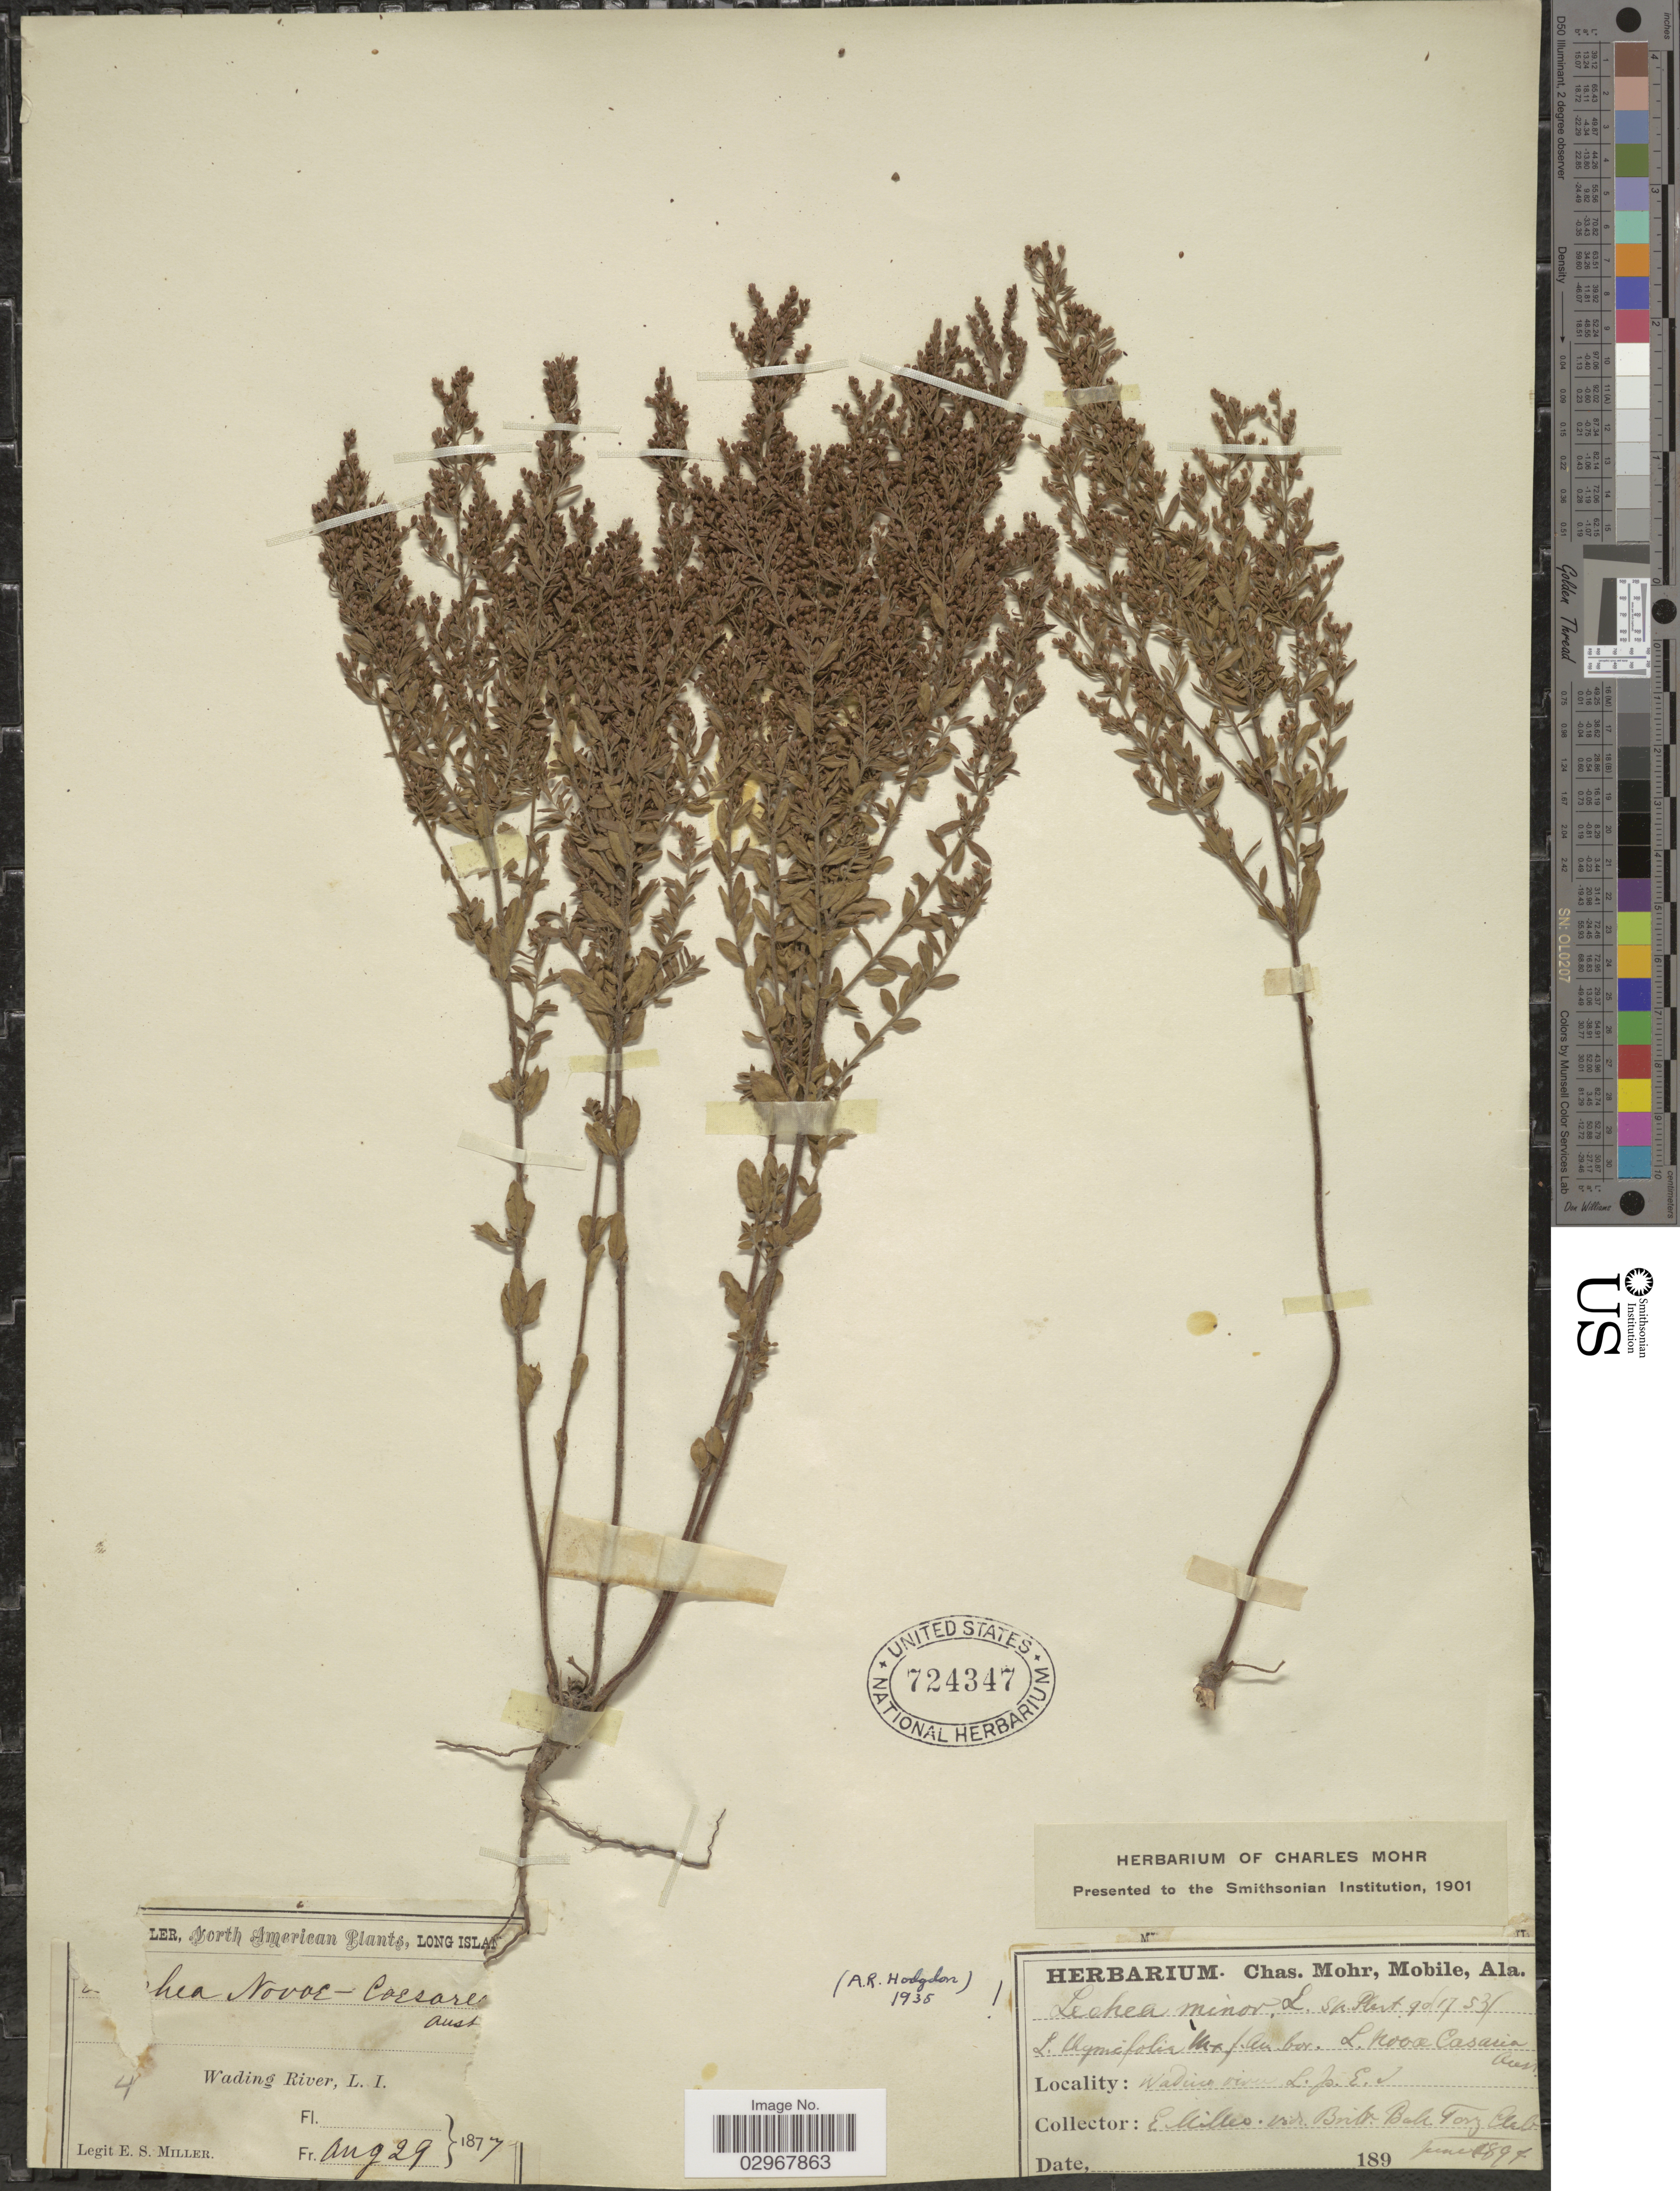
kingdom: Plantae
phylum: Tracheophyta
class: Magnoliopsida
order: Malvales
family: Cistaceae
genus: Lechea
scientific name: Lechea minor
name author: L.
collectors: E. S. Miller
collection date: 1877-08-29/1894-06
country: United States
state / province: New York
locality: Long Island. Wading River, L.I.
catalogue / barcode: US 724347